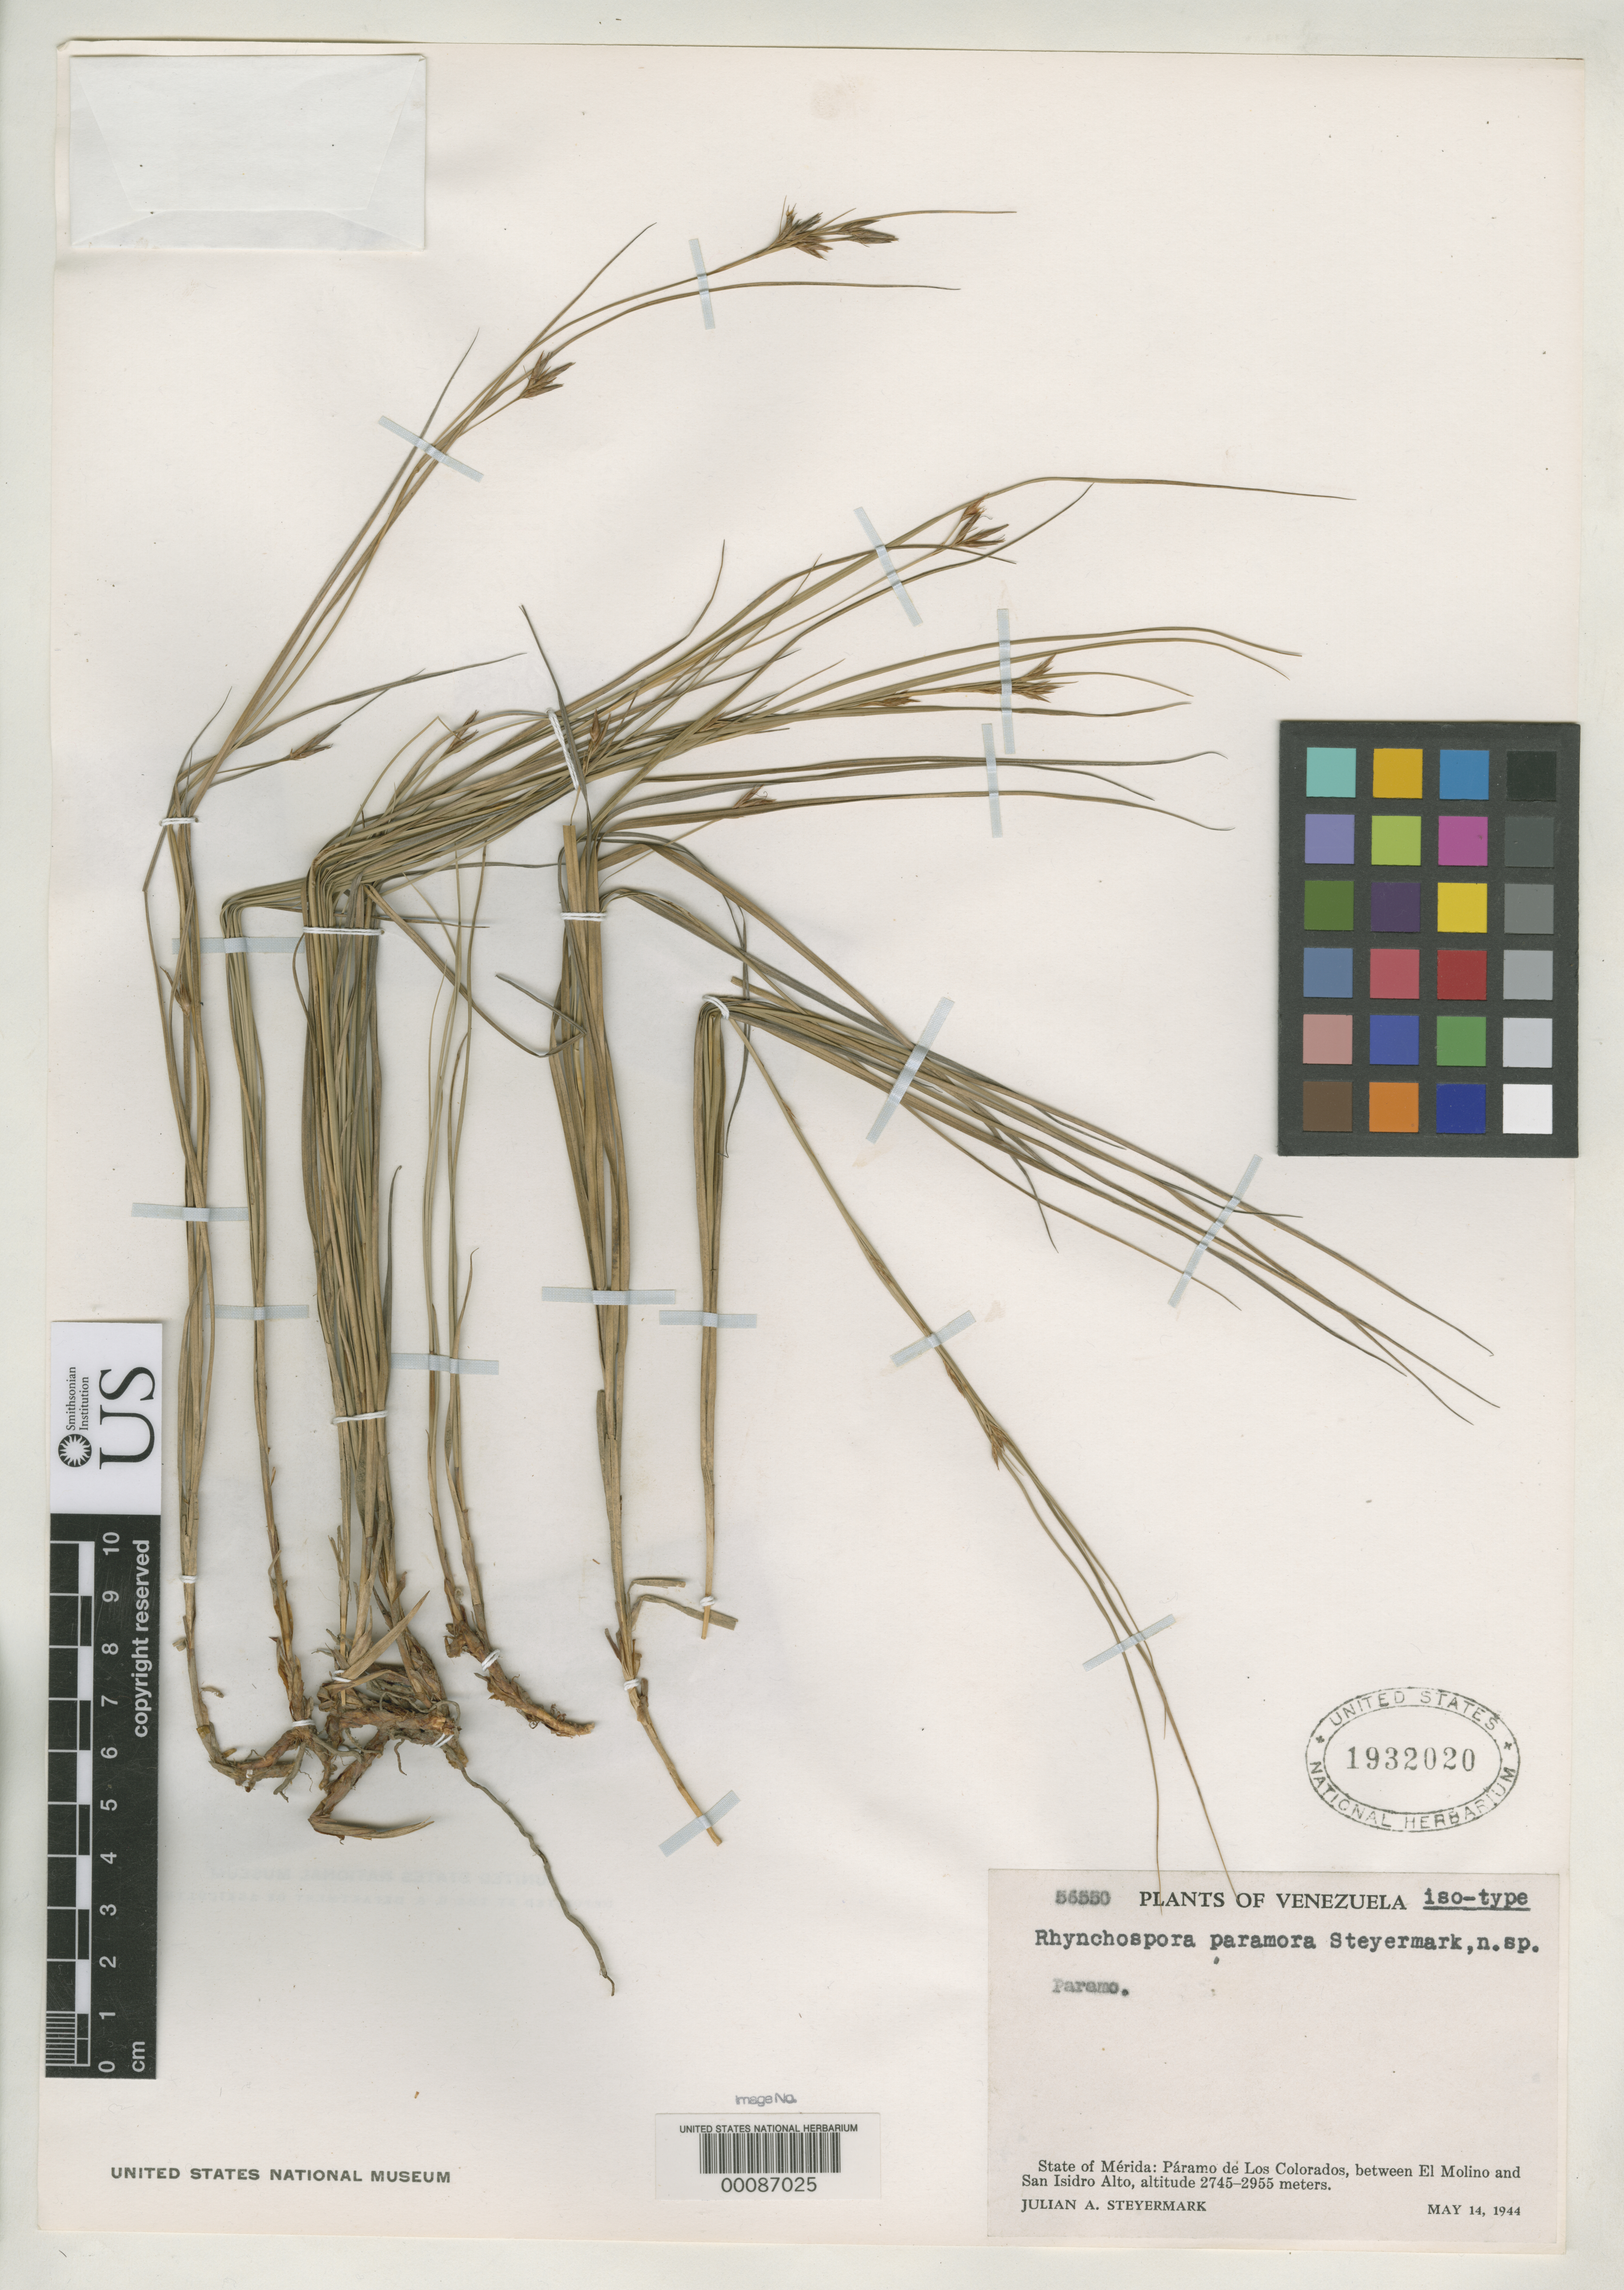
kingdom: Plantae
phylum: Tracheophyta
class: Liliopsida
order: Poales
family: Cyperaceae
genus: Rhynchospora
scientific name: Rhynchospora paramora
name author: Steyerm.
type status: Isotype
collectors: J. Steyermark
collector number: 56550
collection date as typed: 14 May 1944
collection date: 1944-05-14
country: Venezuela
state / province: Mérida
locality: Paramo de Los Colorados, between El Molino and San Isidro Alto.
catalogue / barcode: US 1932020